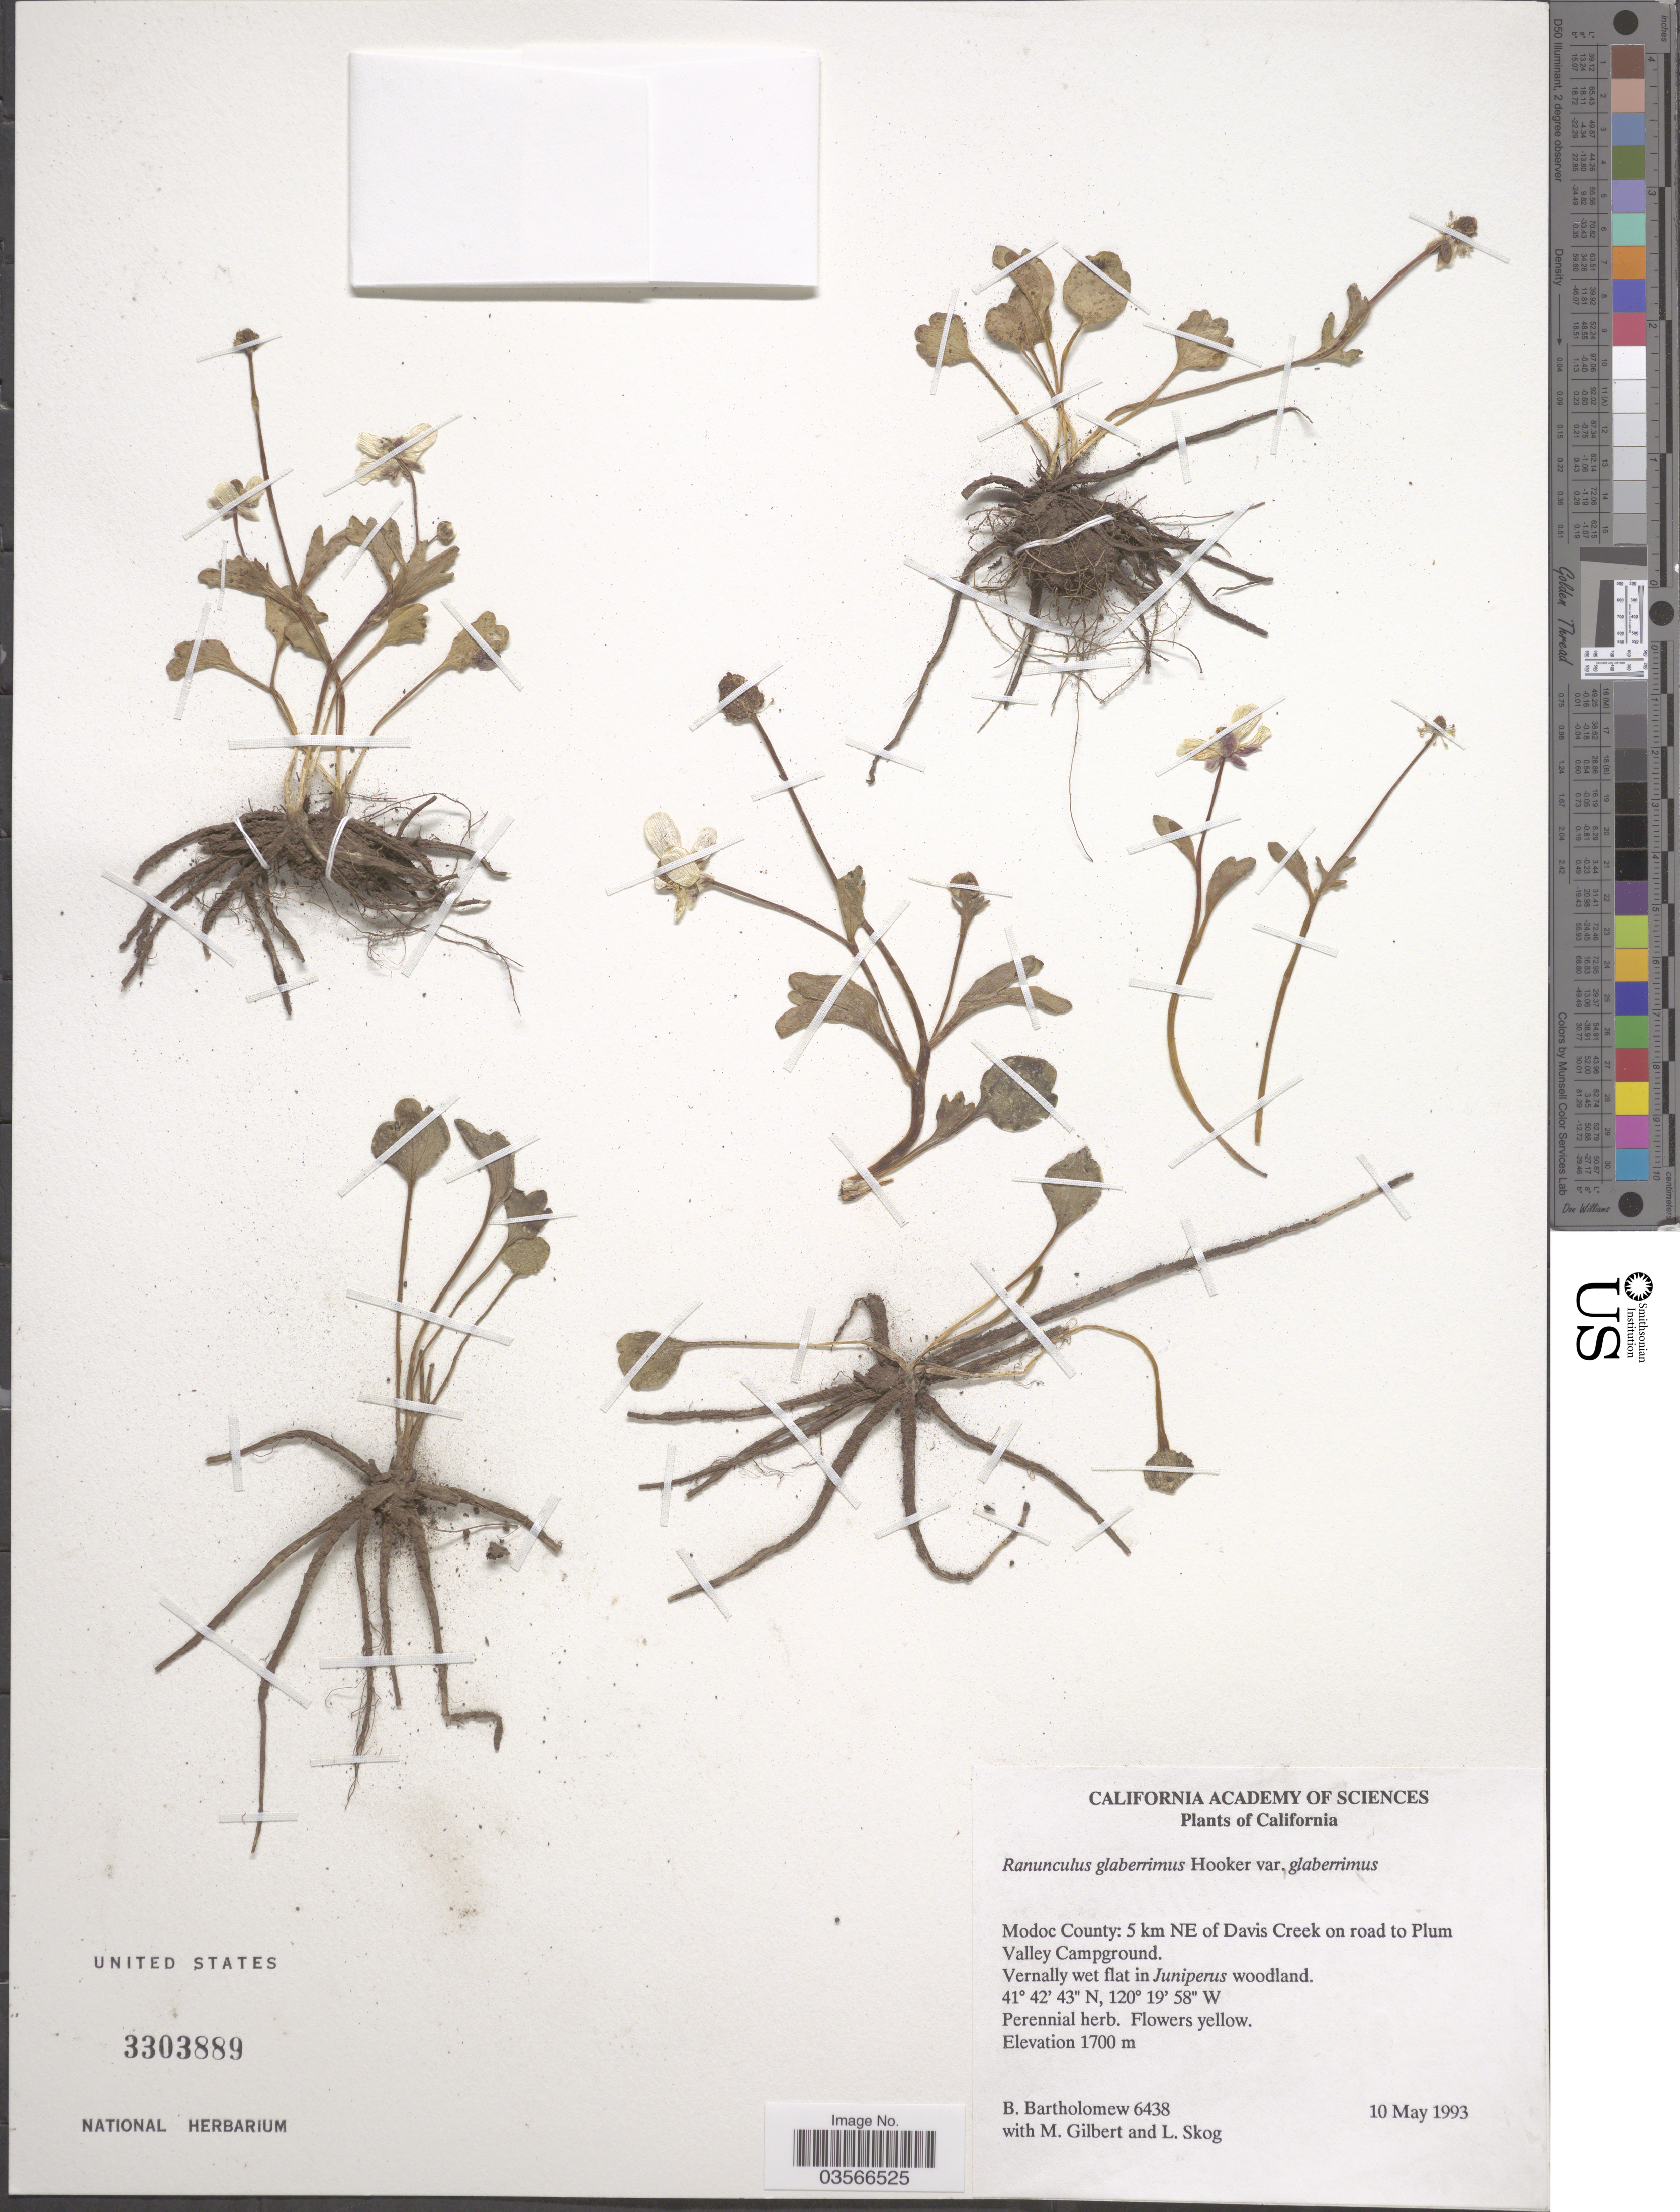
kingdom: Plantae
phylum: Tracheophyta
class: Magnoliopsida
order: Ranunculales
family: Ranunculaceae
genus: Ranunculus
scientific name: Ranunculus glaberrimus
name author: Hook.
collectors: B. Bartholomew, M. Gilbert & L. E. Skog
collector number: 6438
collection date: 1993-05-10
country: United States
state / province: California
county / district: Modoc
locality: Modoc County: 5 km NE of Davis Creek on road to Plum Valley Campground.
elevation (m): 1700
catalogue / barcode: US 3303889